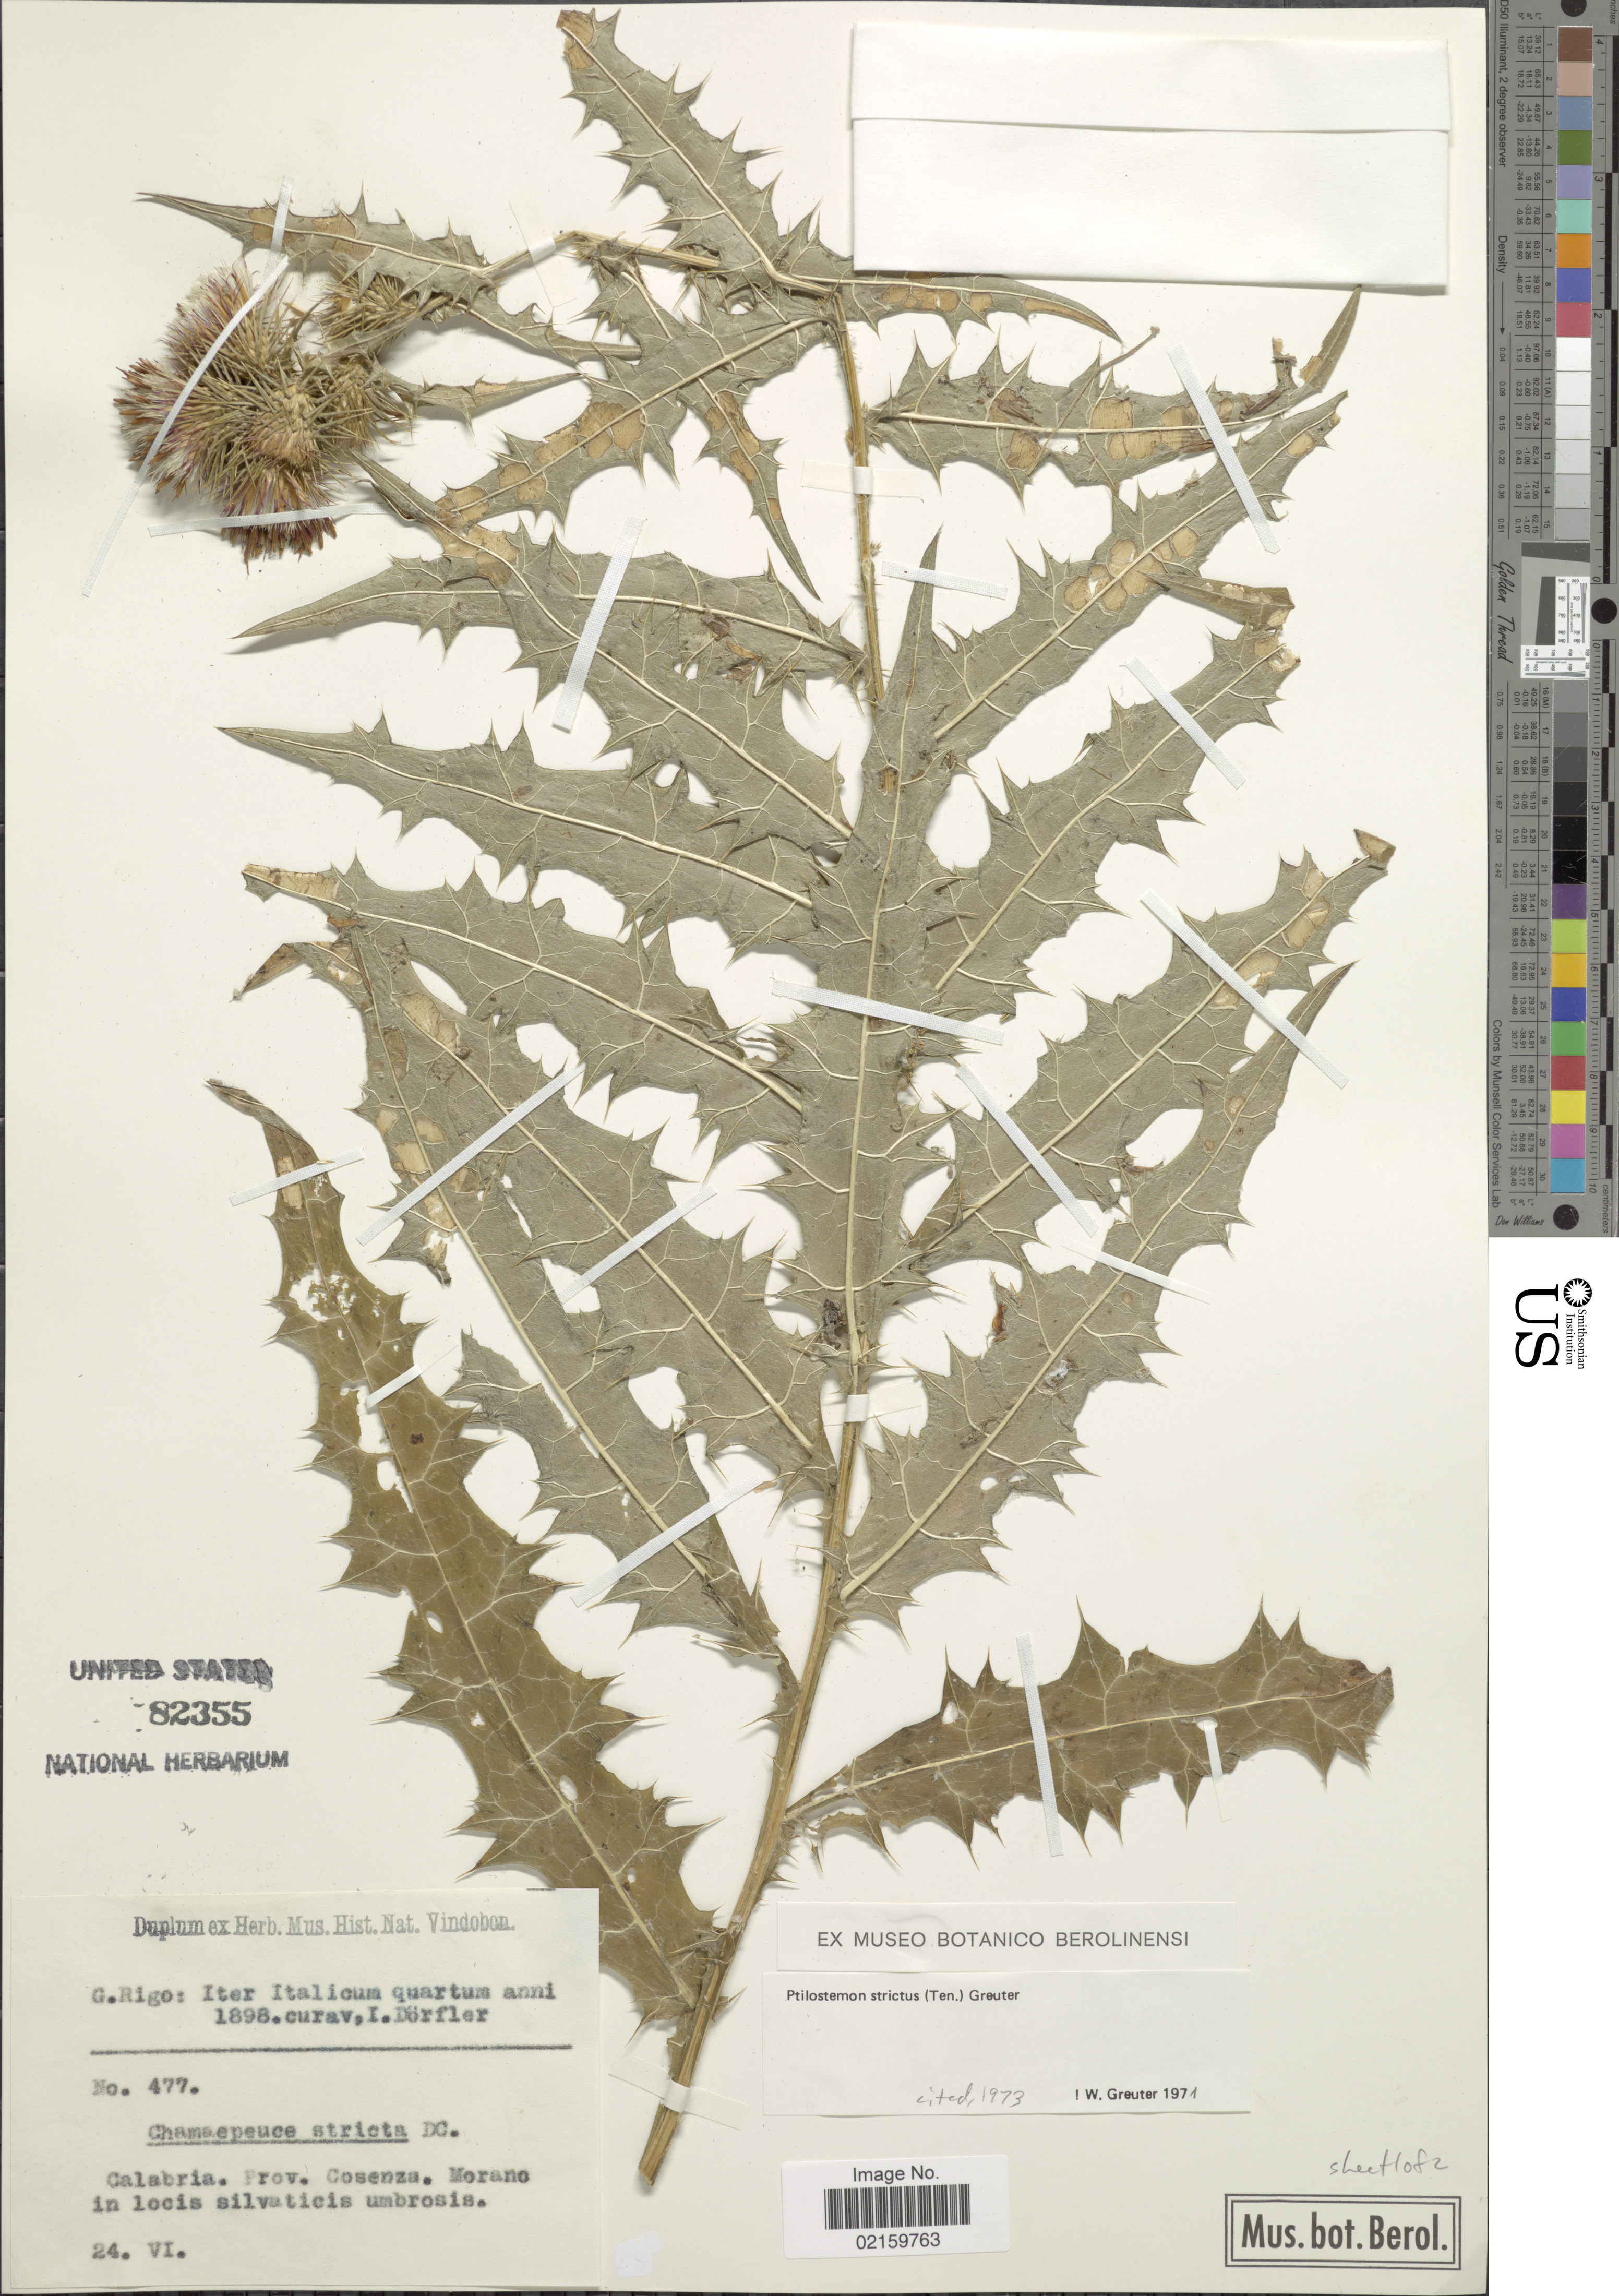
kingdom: Plantae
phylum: Tracheophyta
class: Magnoliopsida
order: Asterales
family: Asteraceae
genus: Ptilostemon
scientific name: Ptilostemon strictus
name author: (Ten.) Greuter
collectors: G. Rigo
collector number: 477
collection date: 1898-06-24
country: Italy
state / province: Calabria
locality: Calabria. Prov. Cosenza Morano in locis silvaticis umbrosis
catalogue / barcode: US 82355